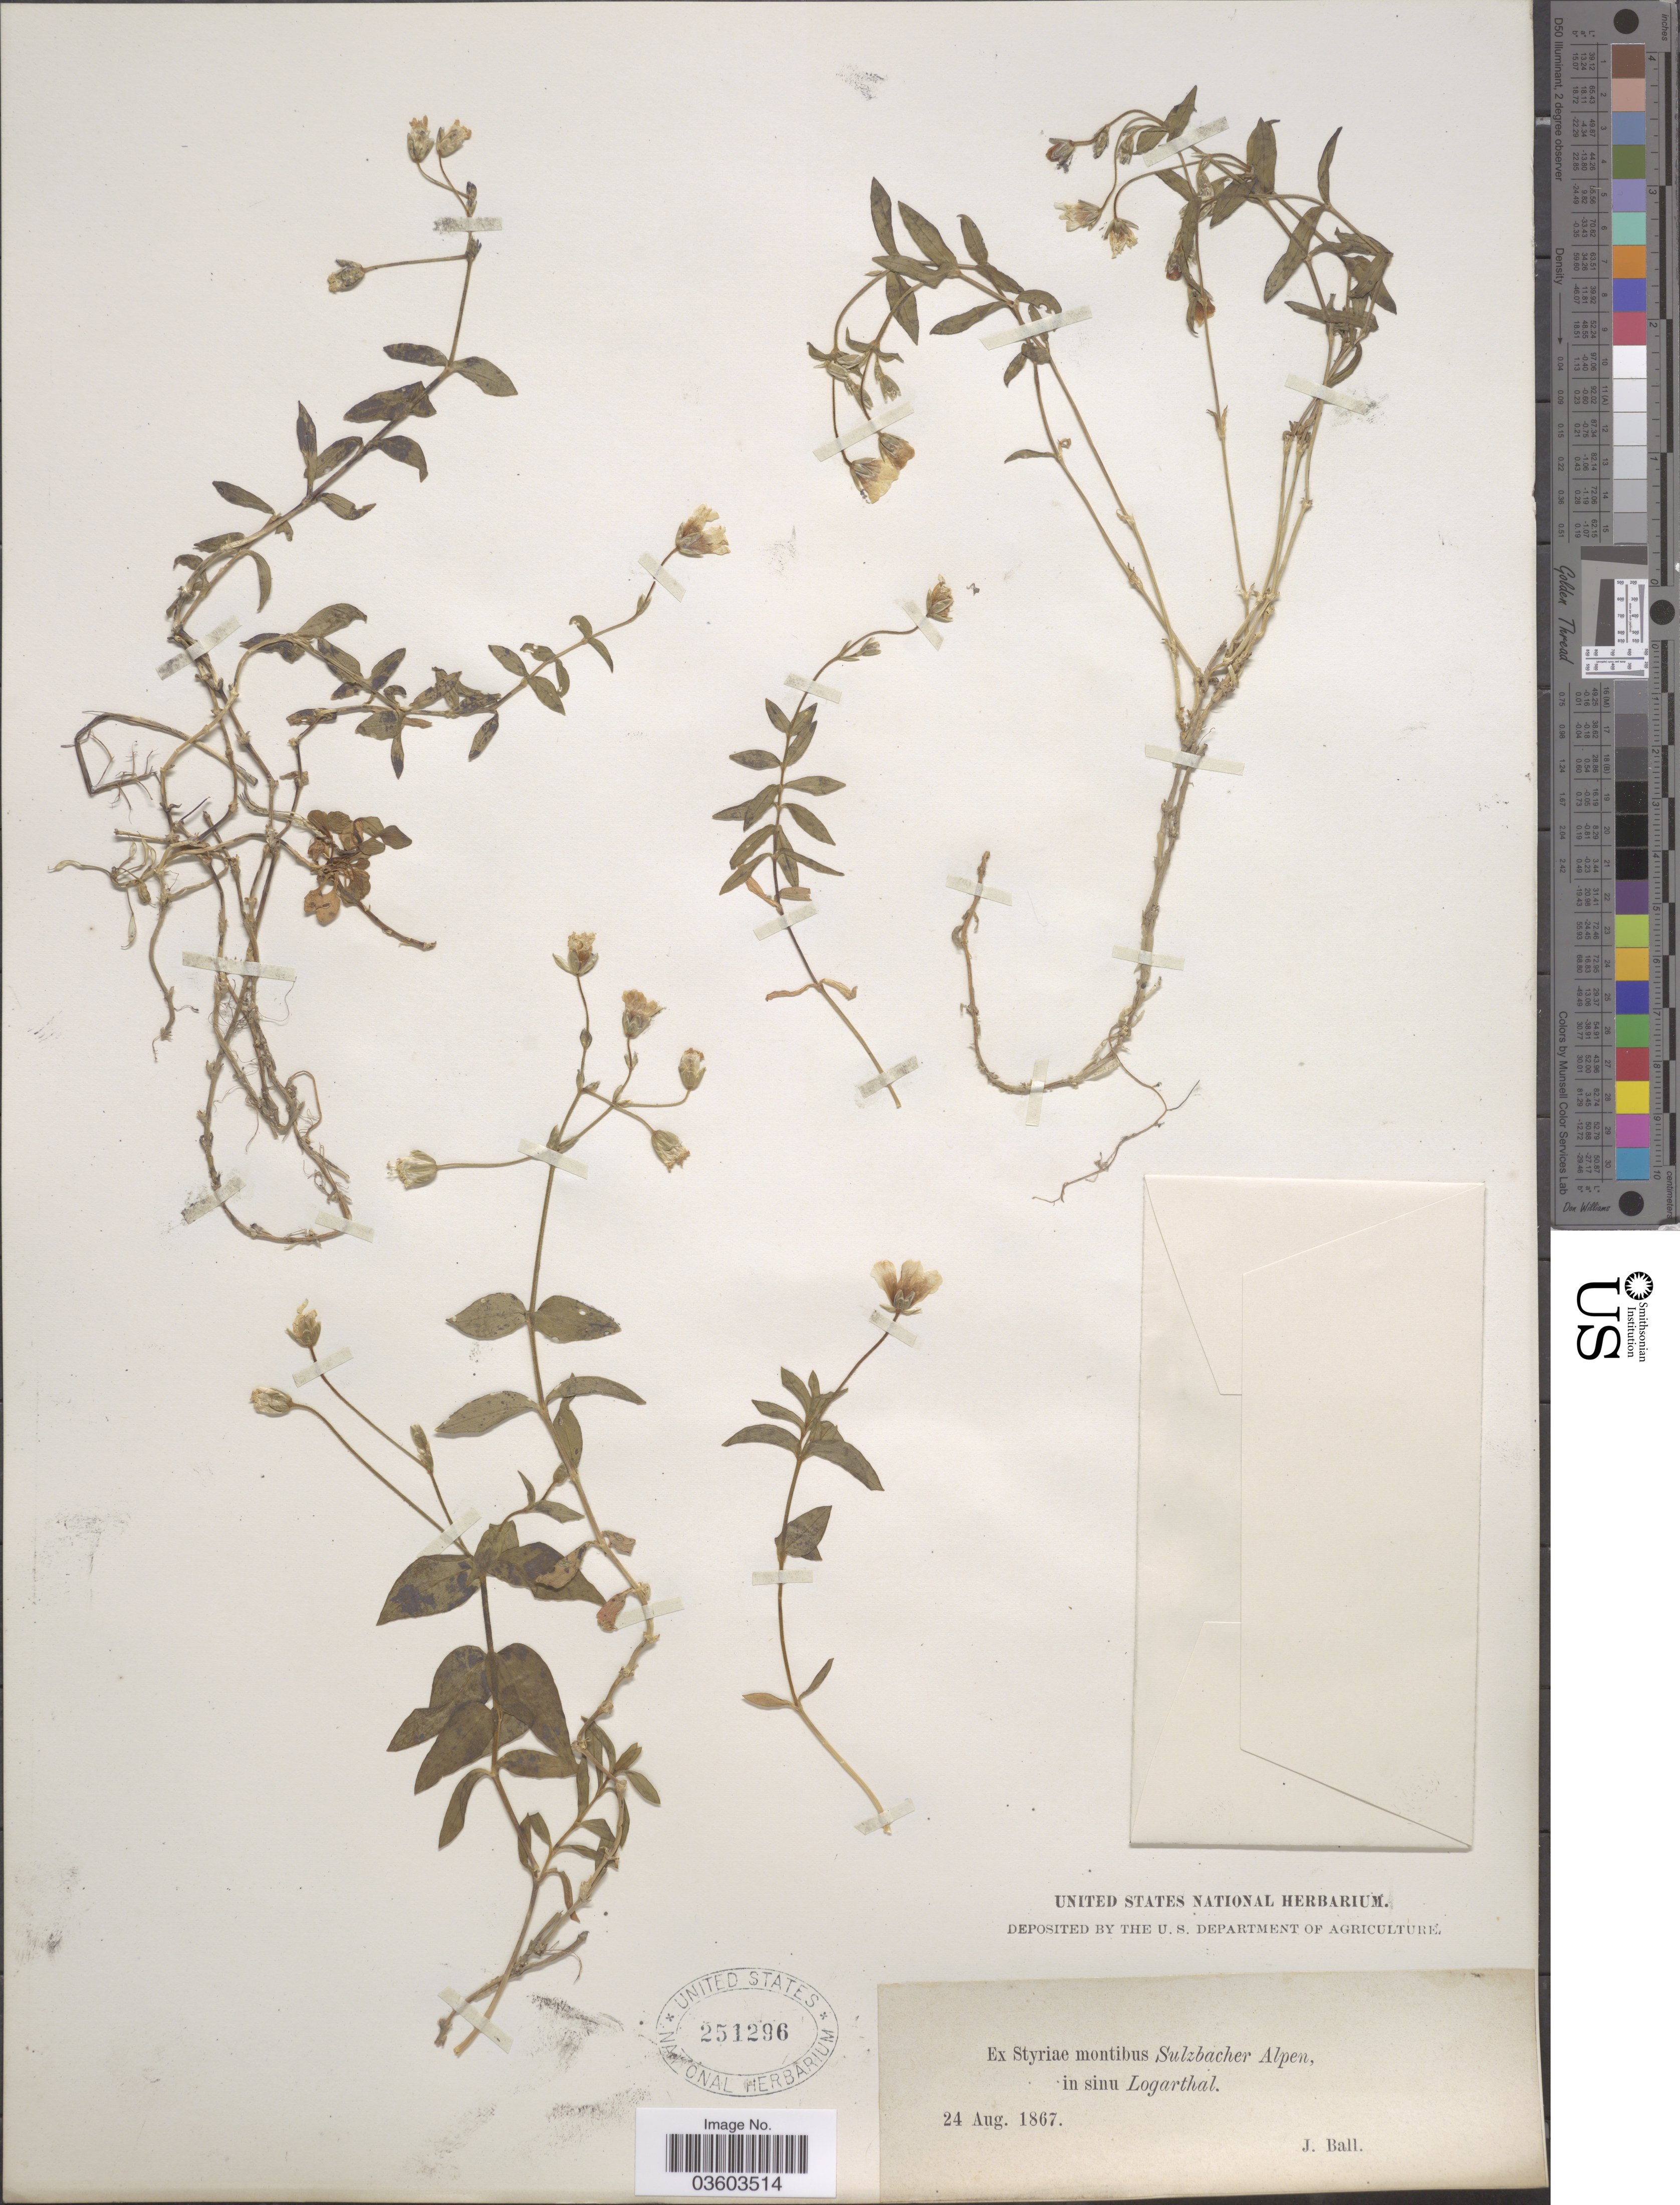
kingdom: Plantae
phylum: Tracheophyta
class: Magnoliopsida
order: Caryophyllales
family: Caryophyllaceae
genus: Cerastium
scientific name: Cerastium sp.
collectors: J. Ball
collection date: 1867-08-24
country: Austria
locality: Ex Styriæ montibus Sulzbacher Alpen, in sinu Logarthal.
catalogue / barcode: US 251296